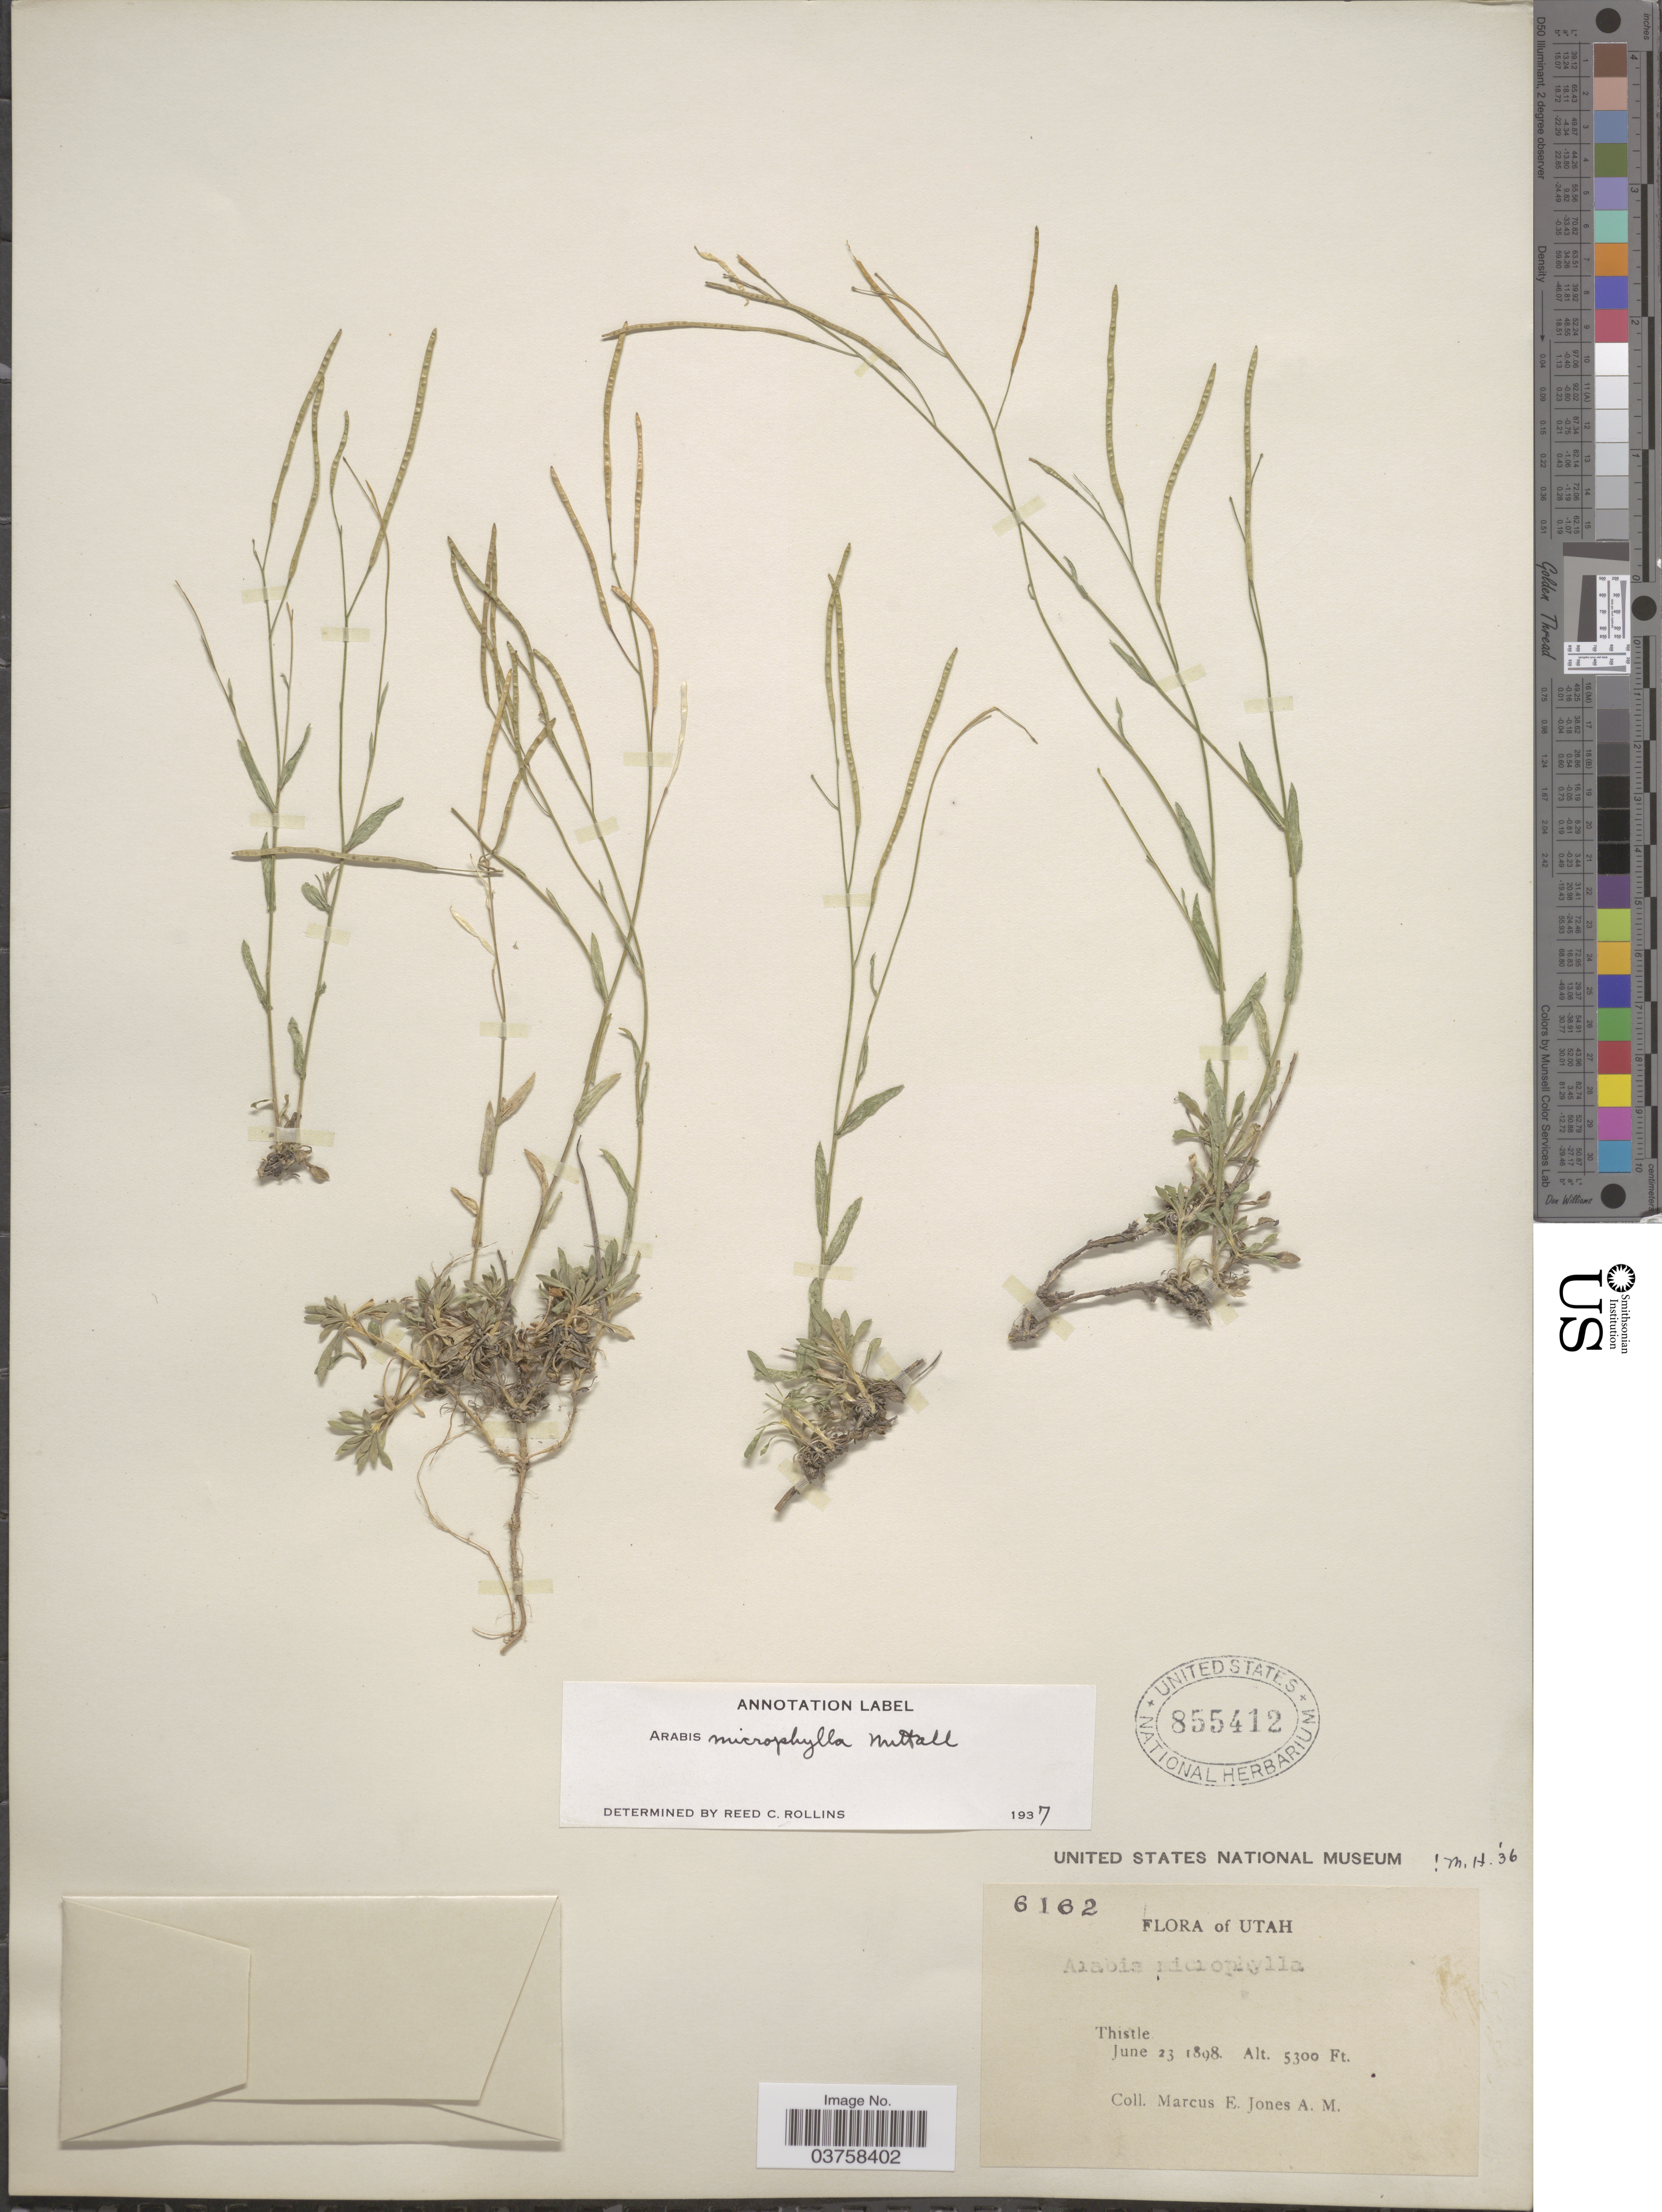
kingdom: Plantae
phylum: Tracheophyta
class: Magnoliopsida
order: Brassicales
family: Brassicaceae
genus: Arabis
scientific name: Arabis microphylla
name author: Nutt.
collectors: M. E. Jones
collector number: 6162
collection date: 1898-06-23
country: United States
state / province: Utah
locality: Thistle.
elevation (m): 1615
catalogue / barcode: US 855412